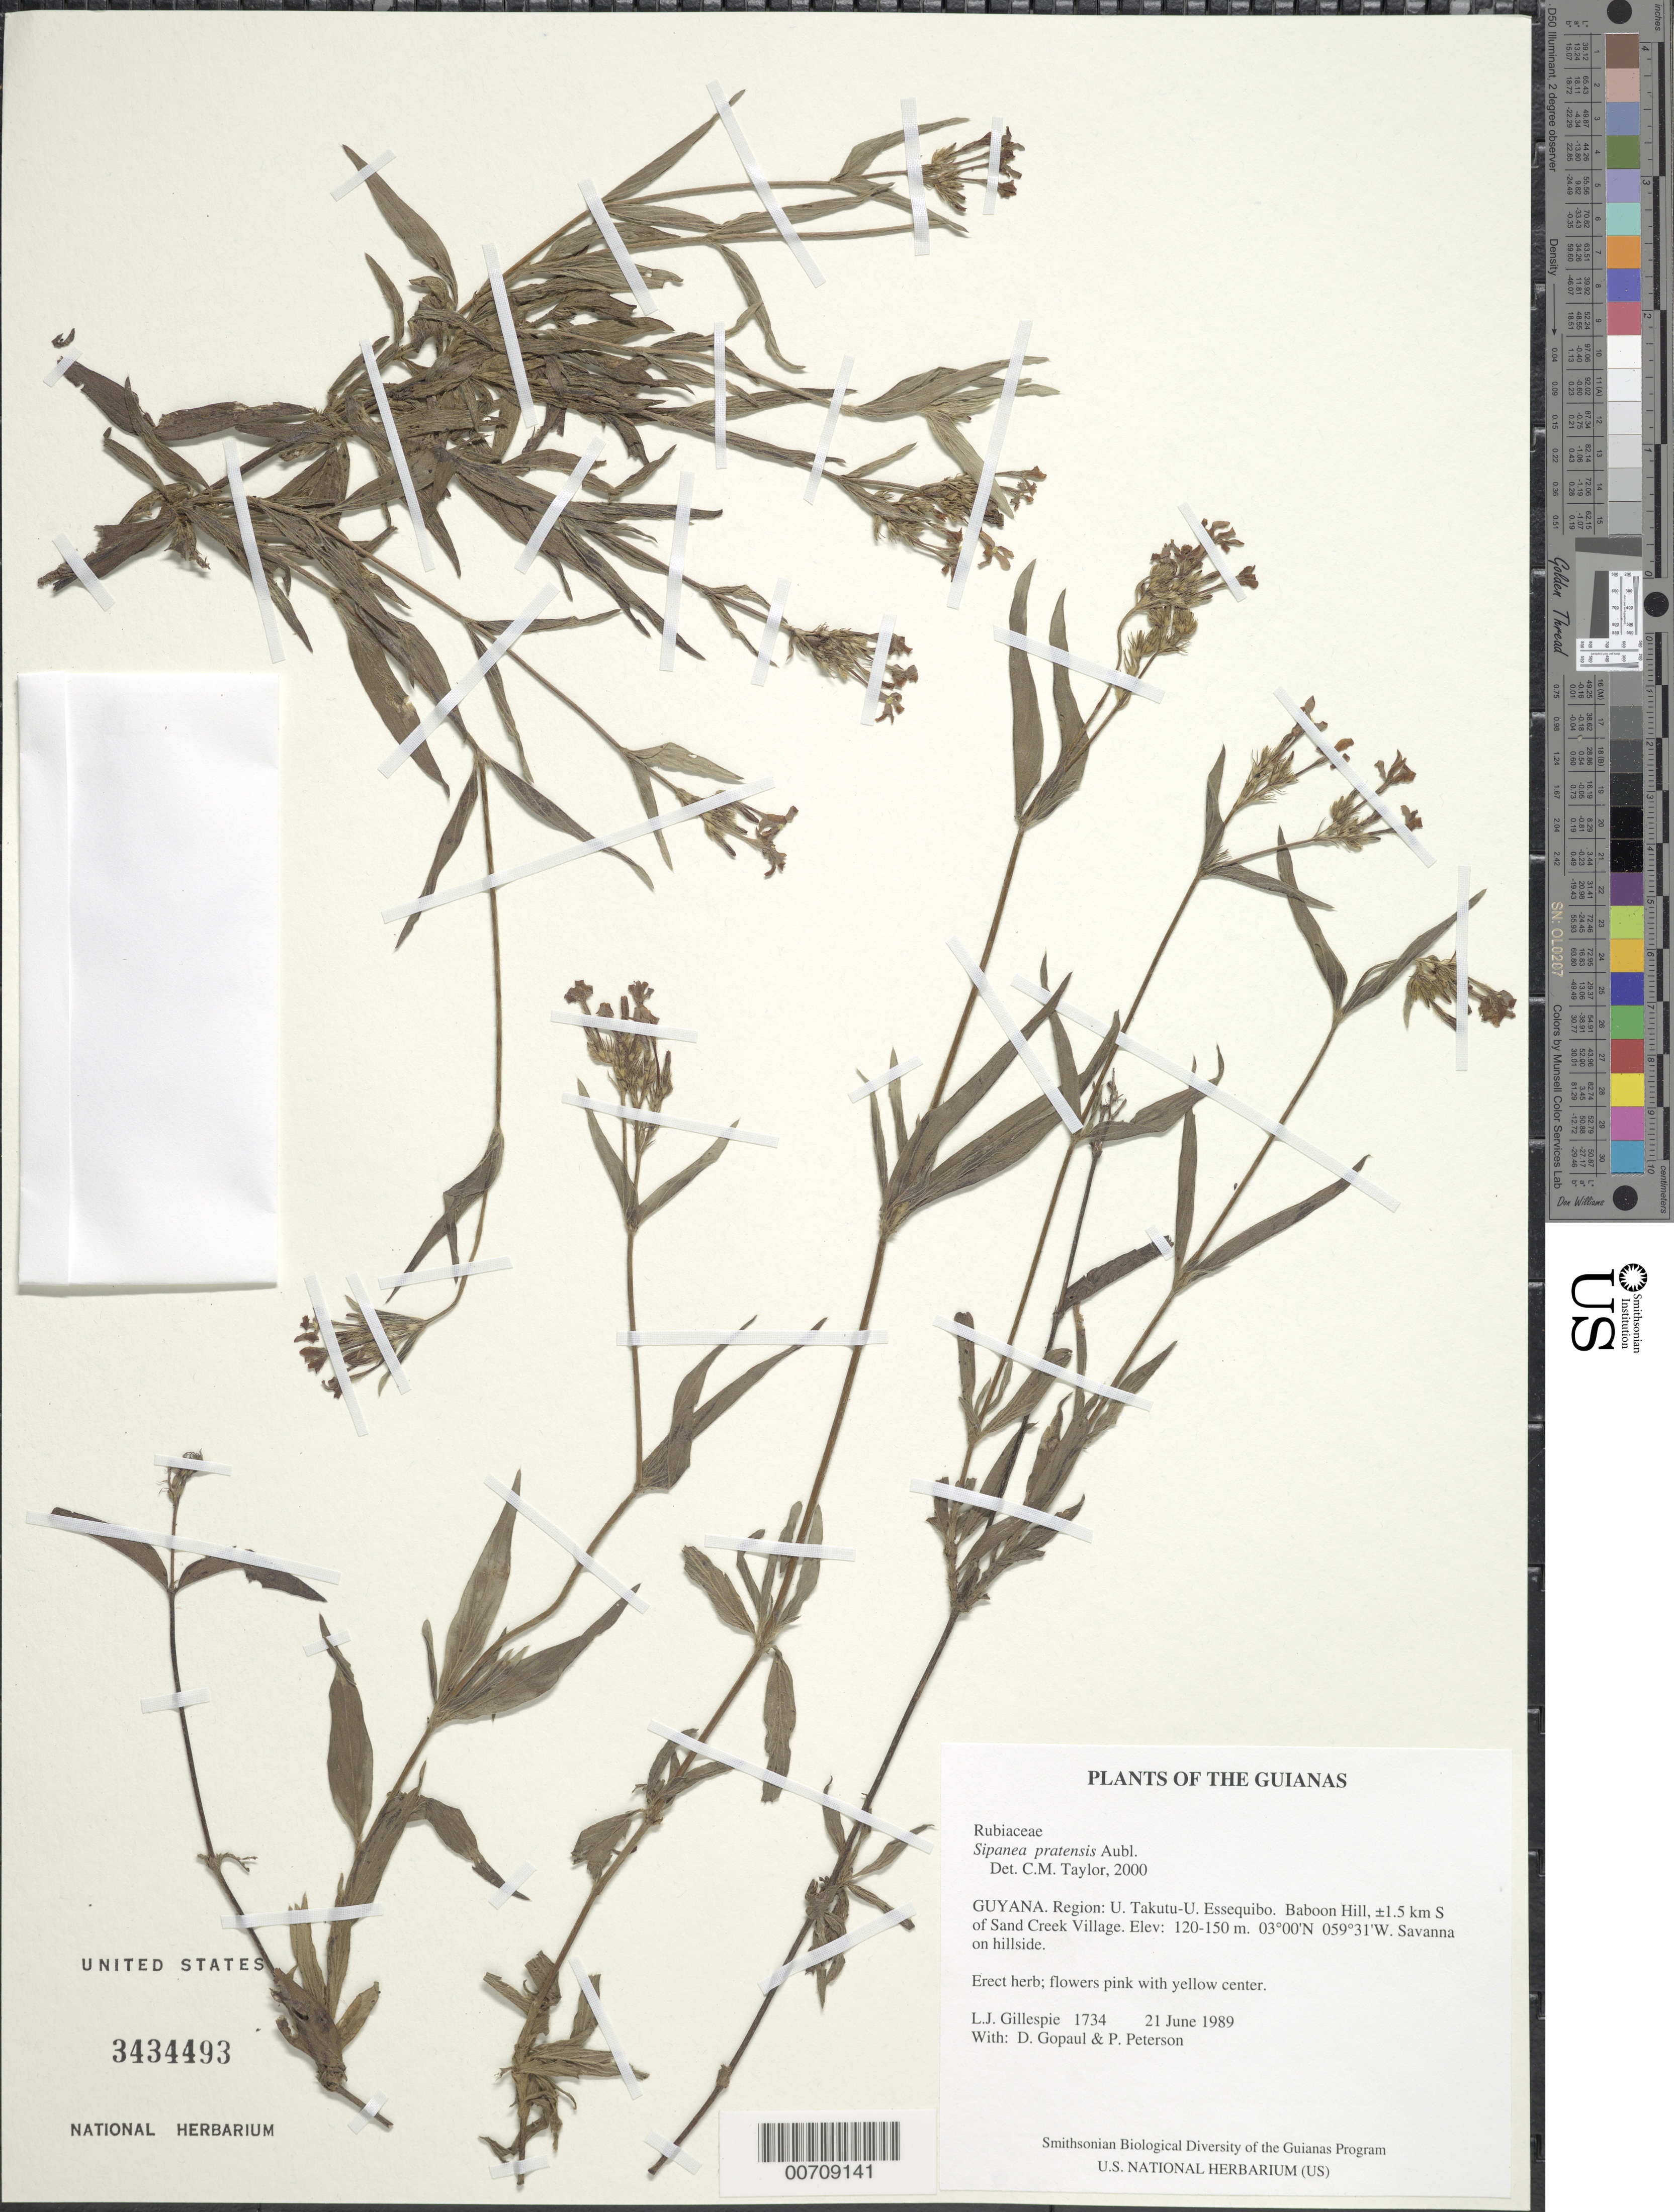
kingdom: Plantae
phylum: Tracheophyta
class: Magnoliopsida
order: Gentianales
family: Rubiaceae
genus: Sipanea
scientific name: Sipanea pratensis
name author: Aubl.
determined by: Taylor, Charlotte M.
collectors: L. J. Gillespie, D. Gopaul & P. M. Peterson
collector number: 1734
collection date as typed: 21 June 1989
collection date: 1989-06-21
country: Guyana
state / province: U. Takutu-U. Essequibo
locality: Baboon Hill, ±1.5 km S of Sand Creek Village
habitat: Savanna on hillside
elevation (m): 120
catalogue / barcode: US 3434493